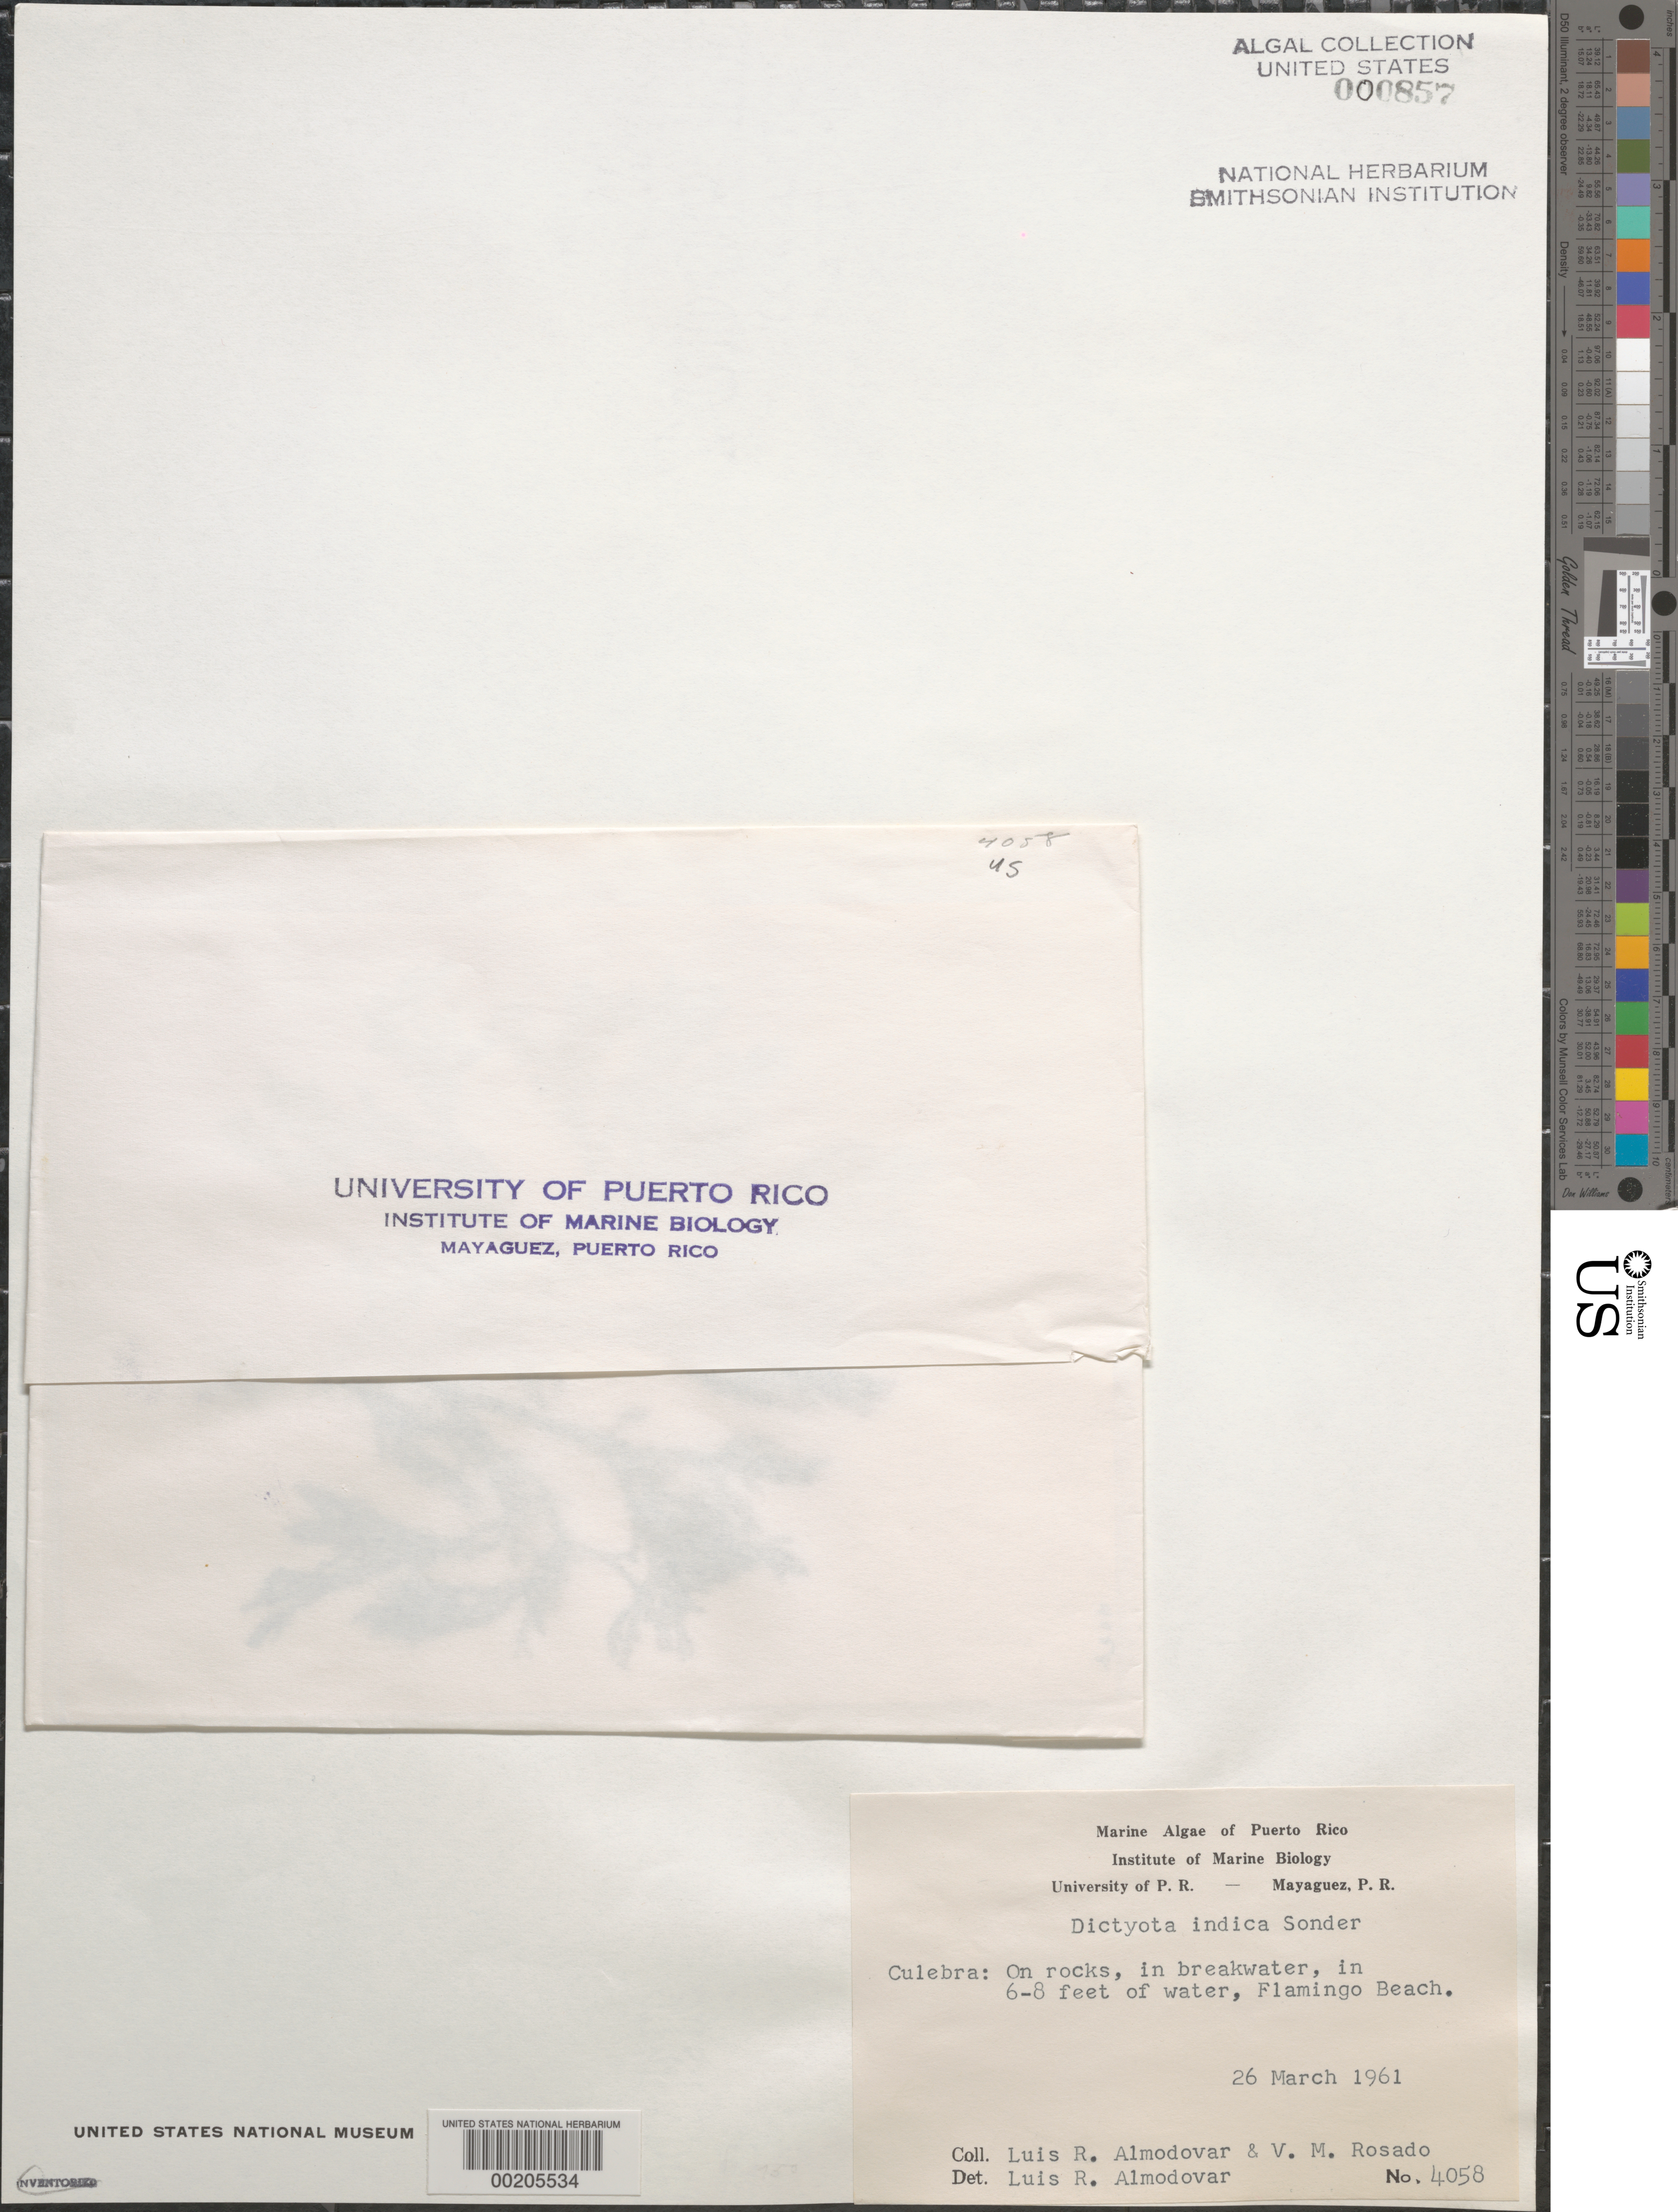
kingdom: Chromista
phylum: Ochrophyta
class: Phaeophyceae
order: Dictyotales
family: Dictyotaceae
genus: Dictyota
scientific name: Dictyota indica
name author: Anand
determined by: Almodovar, L. R.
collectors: L. Almodovar & V. Rosado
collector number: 4058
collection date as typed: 26 Mar 1961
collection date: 1961-03-26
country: Puerto Rico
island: Isla de Culebra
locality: Flamingo Beach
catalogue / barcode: US 857